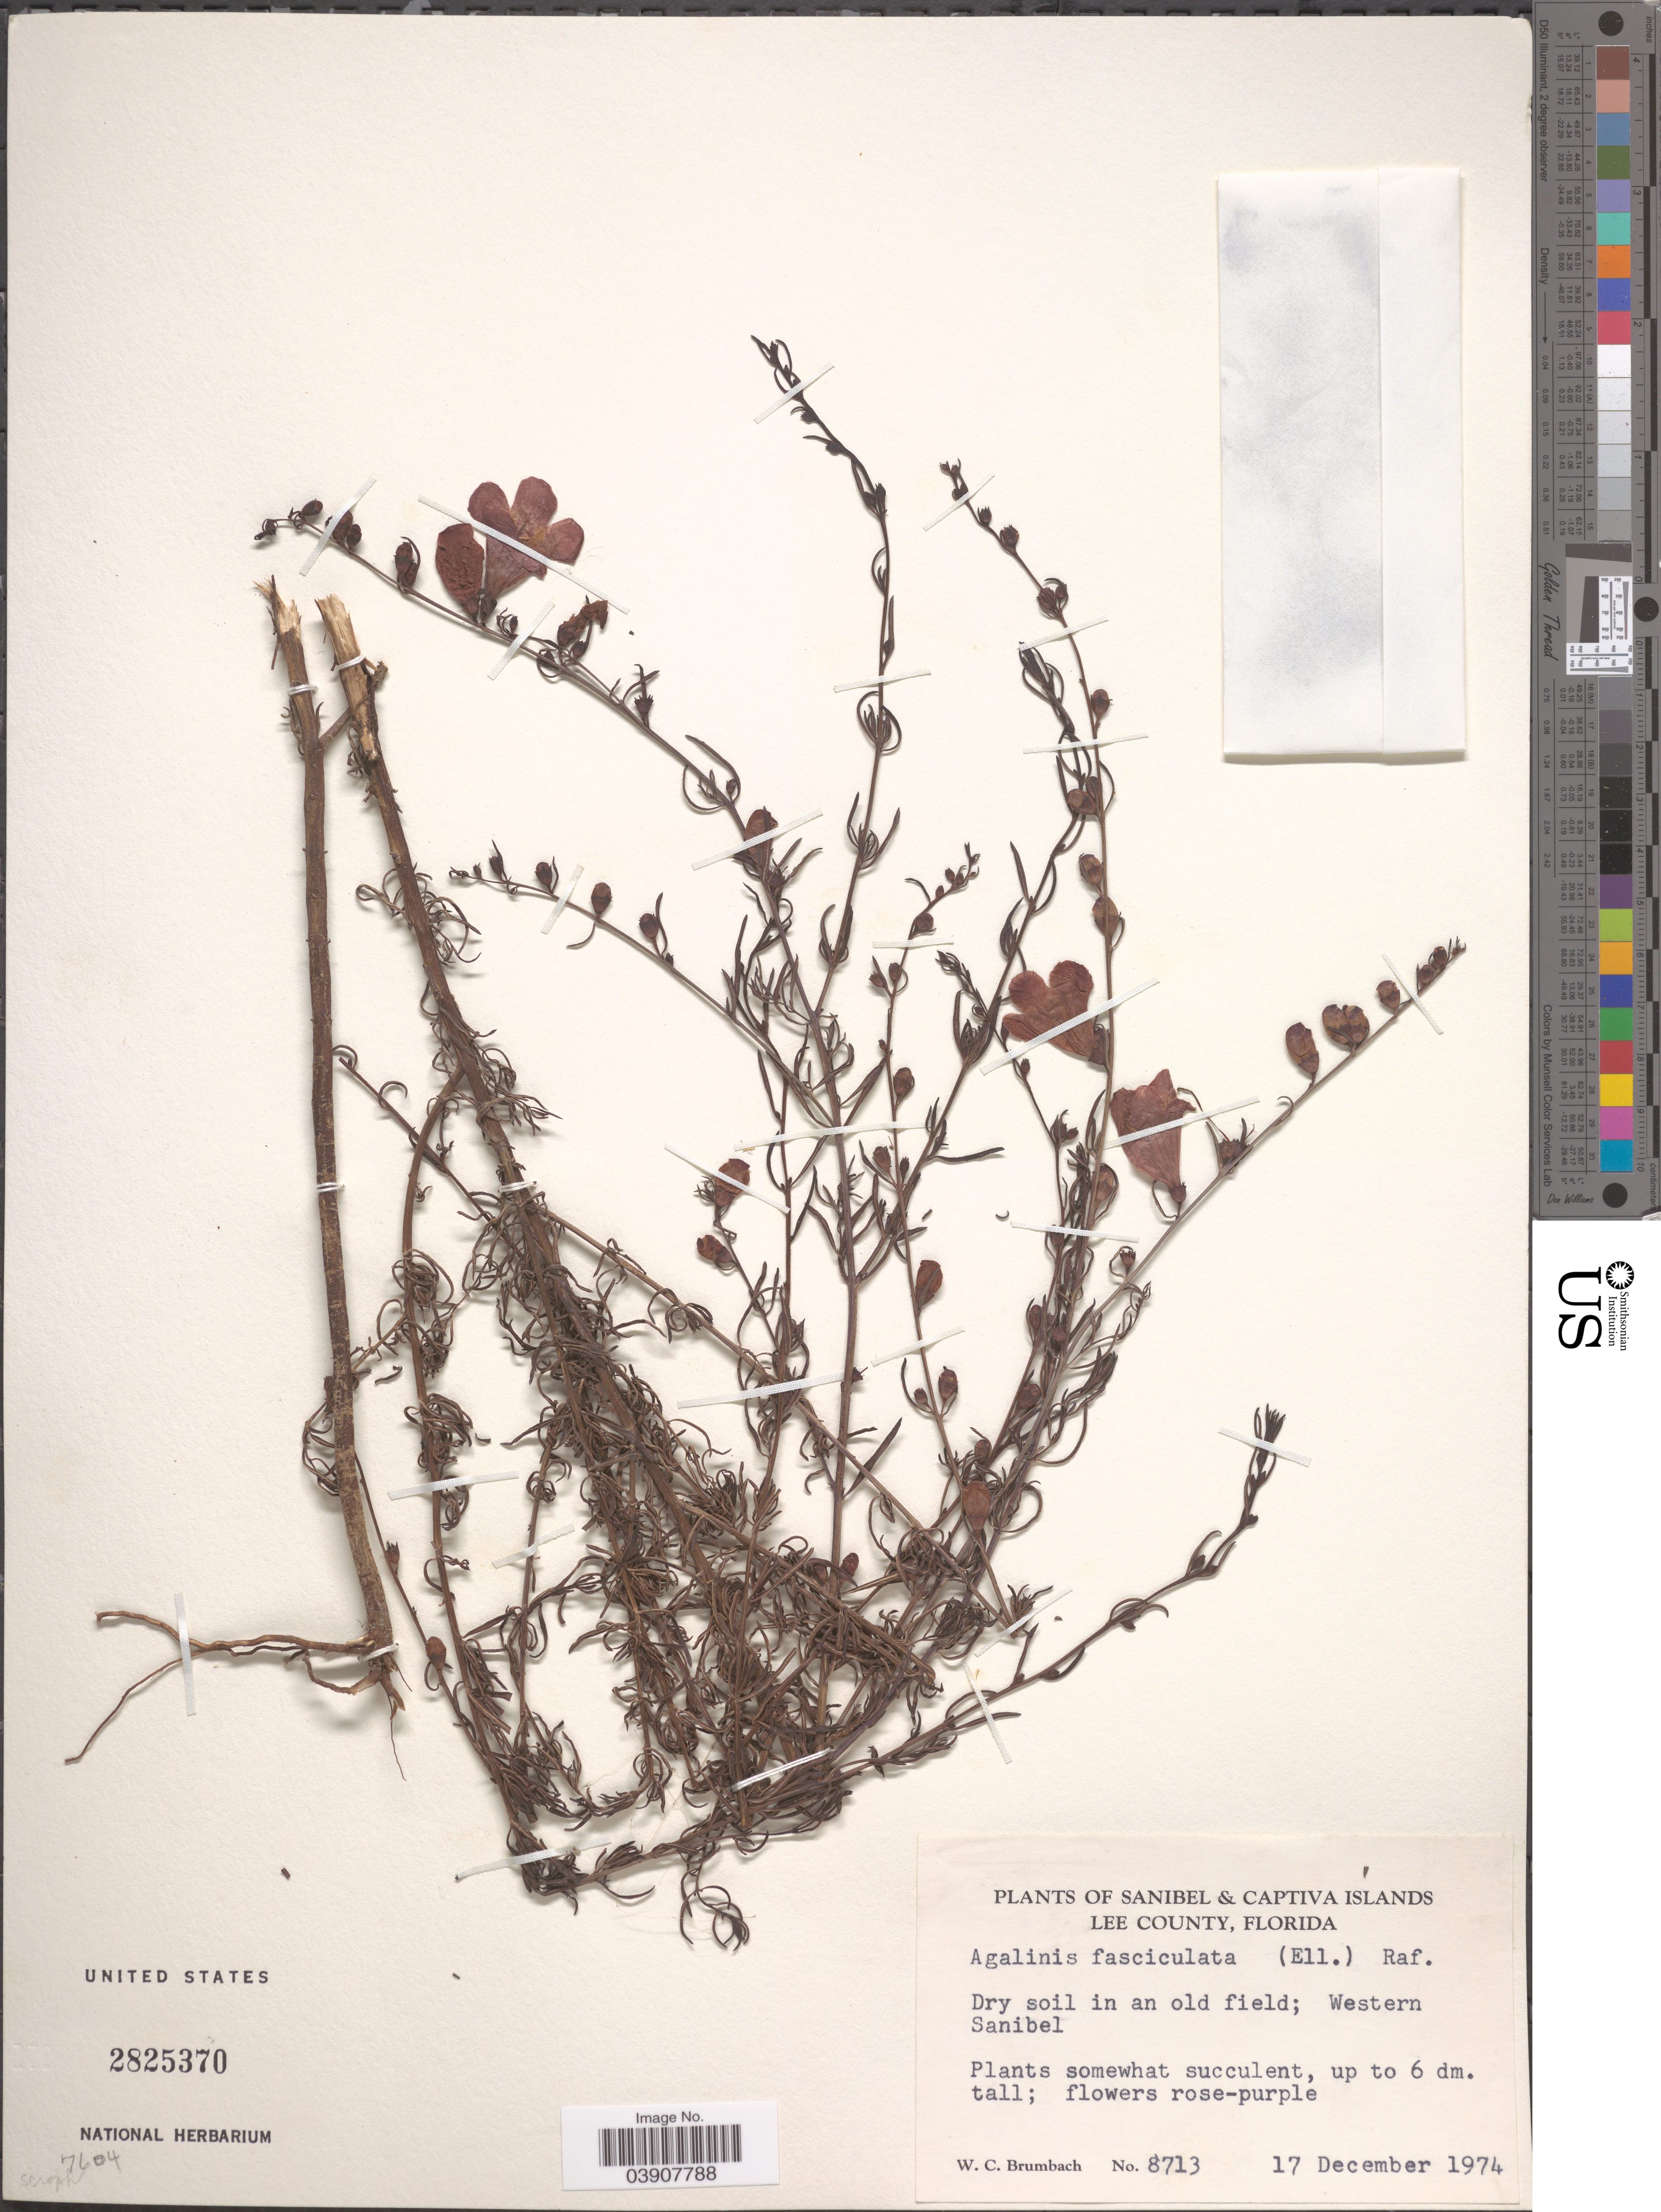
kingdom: Plantae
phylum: Tracheophyta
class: Magnoliopsida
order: Lamiales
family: Orobanchaceae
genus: Agalinis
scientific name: Agalinis fasciculata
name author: (Elliott) Raf.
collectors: W. C. Brumbach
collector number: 8713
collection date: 1974-12-17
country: United States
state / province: Florida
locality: Sanibel & Captiva Islands. Lee County. Western Sanibal.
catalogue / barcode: US 2825370